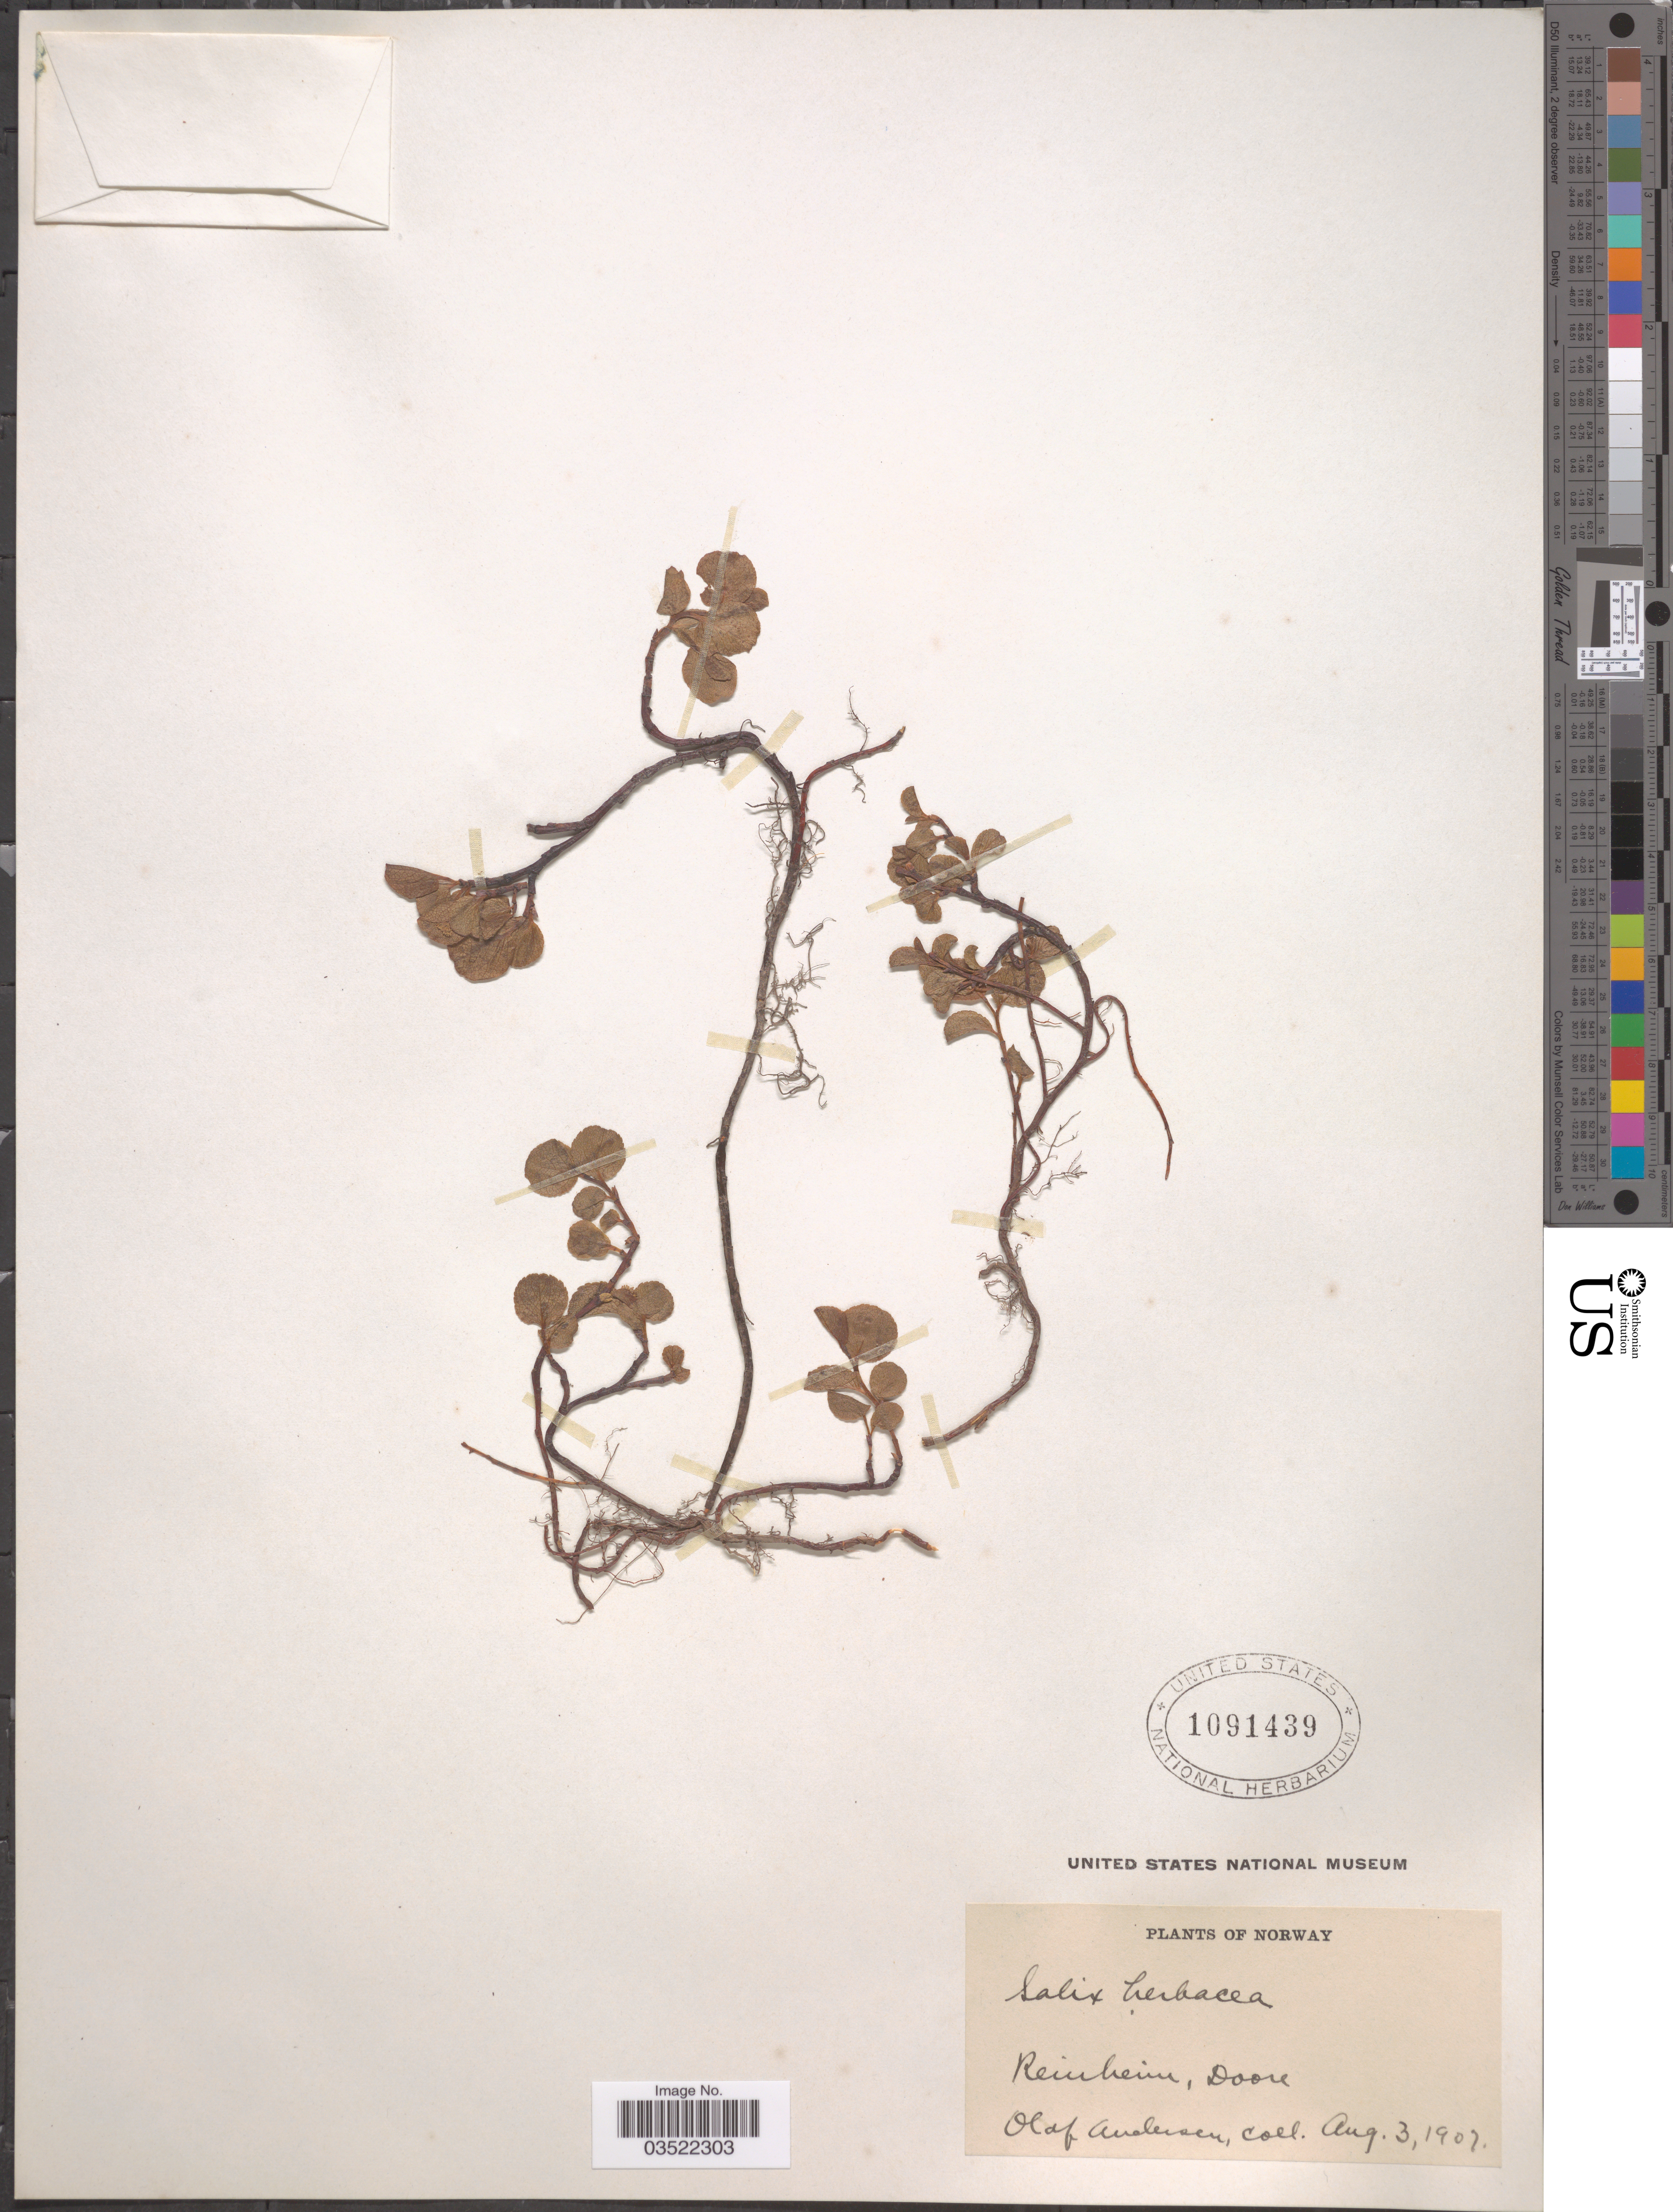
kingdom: Plantae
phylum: Tracheophyta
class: Magnoliopsida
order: Malpighiales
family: Salicaceae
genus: Salix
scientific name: Salix herbacea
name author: L.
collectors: O. Andersen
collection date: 1907-08-03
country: Norway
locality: Reinheim, Dovre.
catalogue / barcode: US 1091439